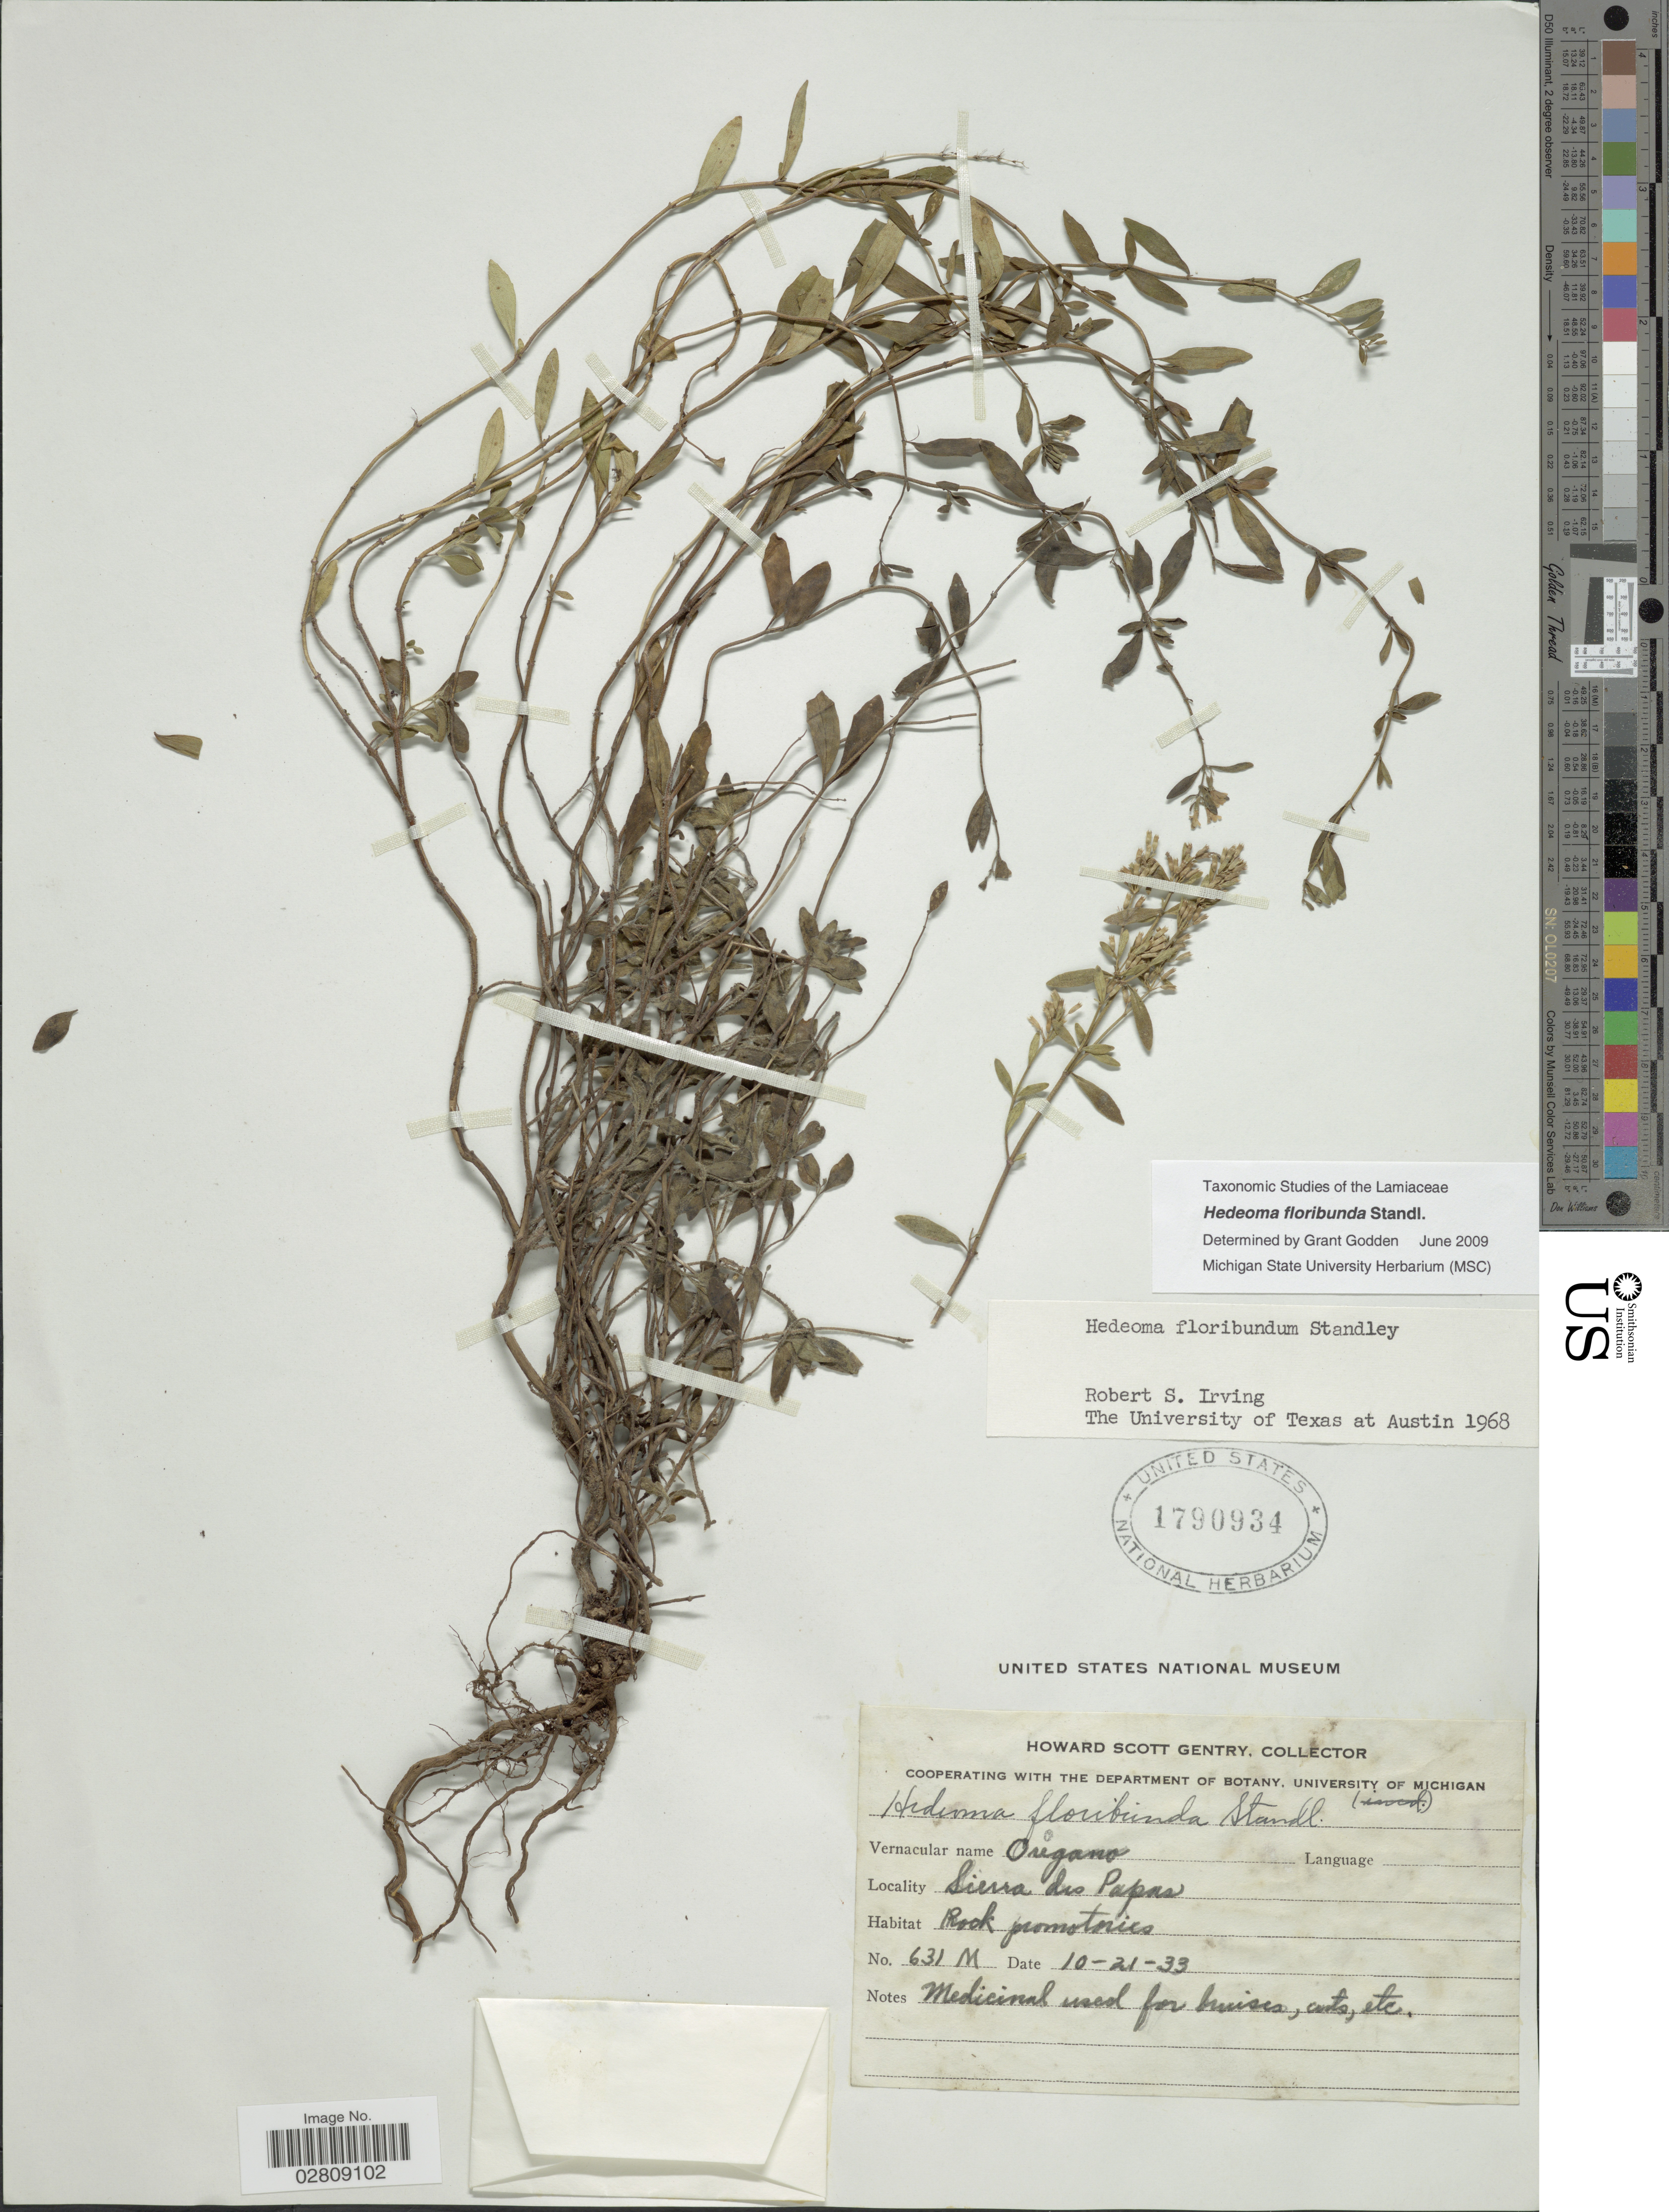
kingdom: Plantae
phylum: Tracheophyta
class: Magnoliopsida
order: Lamiales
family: Lamiaceae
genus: Hedeoma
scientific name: Hedeoma floribunda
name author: Standl.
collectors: H. S. Gentry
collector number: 631M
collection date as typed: Transcribed d/m/y: 21/10/33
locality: Sierra des Papas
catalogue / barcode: US 1790934